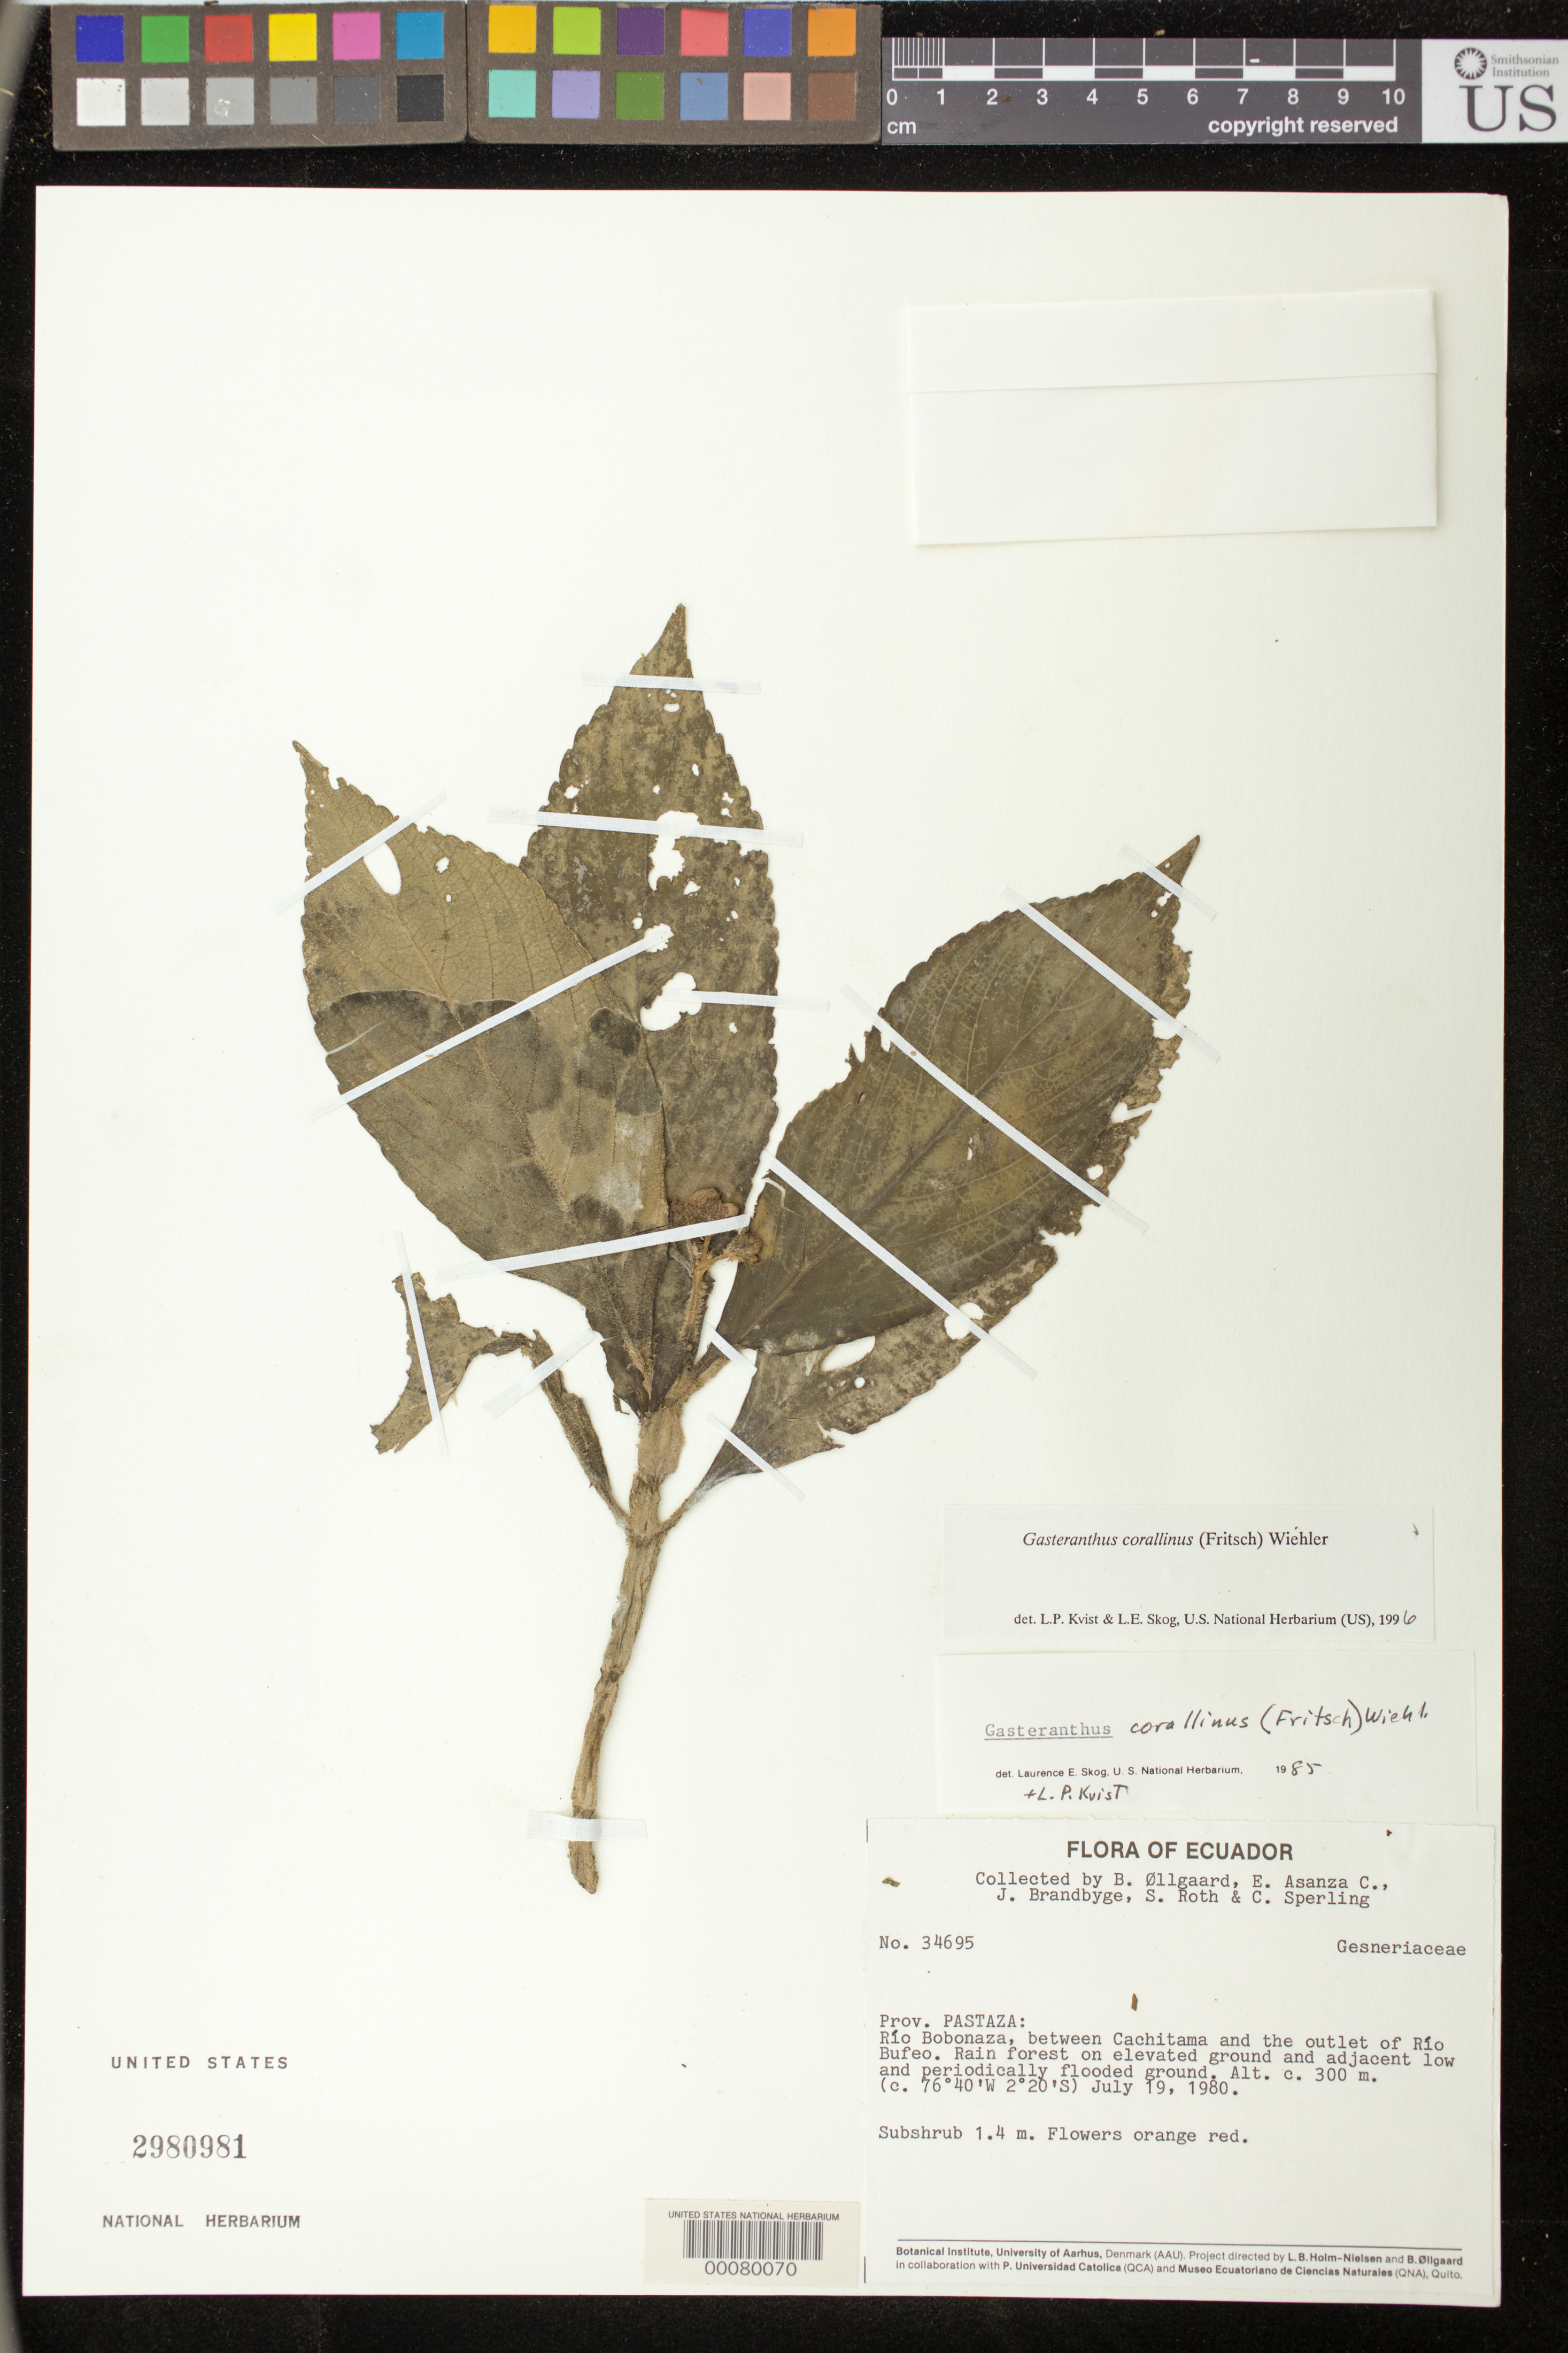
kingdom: Plantae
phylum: Tracheophyta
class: Magnoliopsida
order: Lamiales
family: Gesneriaceae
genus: Gasteranthus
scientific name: Gasteranthus corallinus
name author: (Fritsch) Wiehler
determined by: Skog, Laurence E.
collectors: B. Øllgaard, E. Asanza C., J. Brandbyge, S. Roth & C. Sperling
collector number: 34695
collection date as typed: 19 Jul 1980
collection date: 1980-07-19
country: Ecuador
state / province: Pastaza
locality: Río Bobonaza, between Cachitama and the outlet of Río Bufeo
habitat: Rain forest on elevated ground and adjacent low and periodically flooded ground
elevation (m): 300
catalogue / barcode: US 2980981